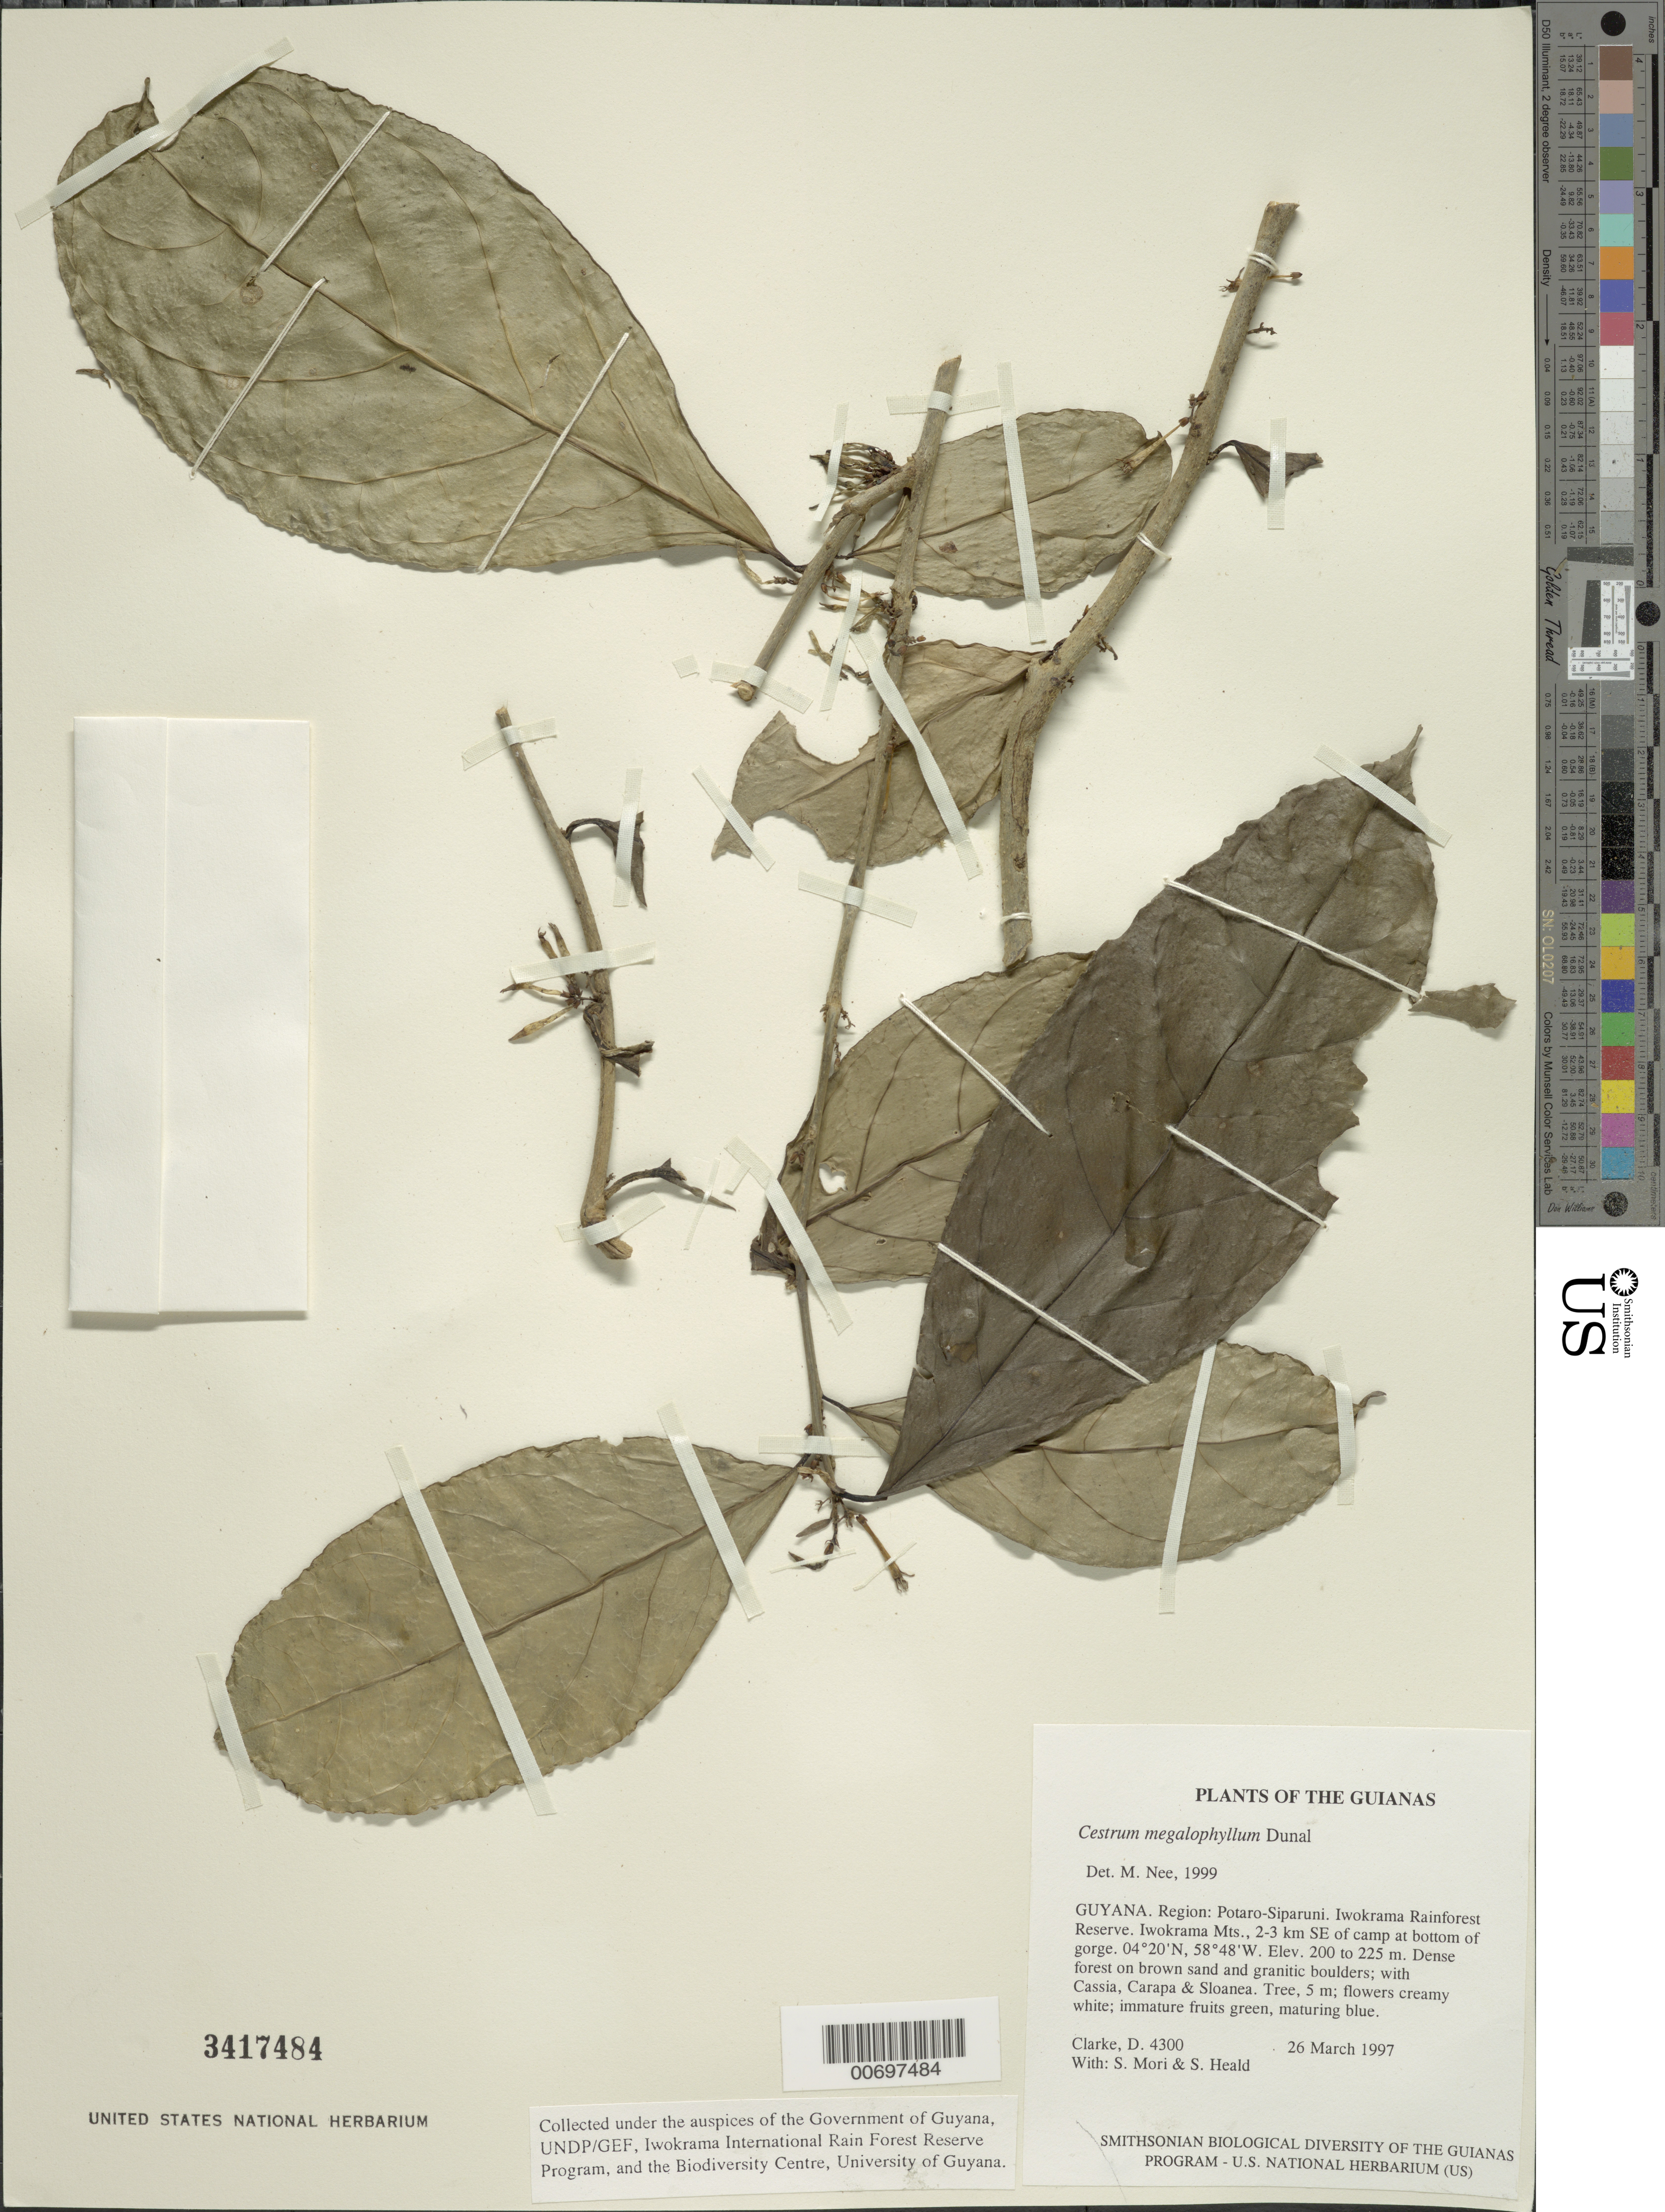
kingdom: Plantae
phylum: Tracheophyta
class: Magnoliopsida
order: Solanales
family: Solanaceae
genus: Cestrum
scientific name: Cestrum megalophyllum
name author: Dunal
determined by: Nee, Michael H.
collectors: H. D. Clarke, S. Mori & S. Heald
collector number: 4300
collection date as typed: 26 March 1997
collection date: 1997-03-26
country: Guyana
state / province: Potaro-Siparuni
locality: Iwokrama Rainforest Reserve. Iwokrama Mts., 2-3 km SE of camp at bottom of gorge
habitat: Dense forest on brown sand and granitic boulders; with Cassia, Carapa & Sloanea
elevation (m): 200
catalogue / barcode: US 3417484